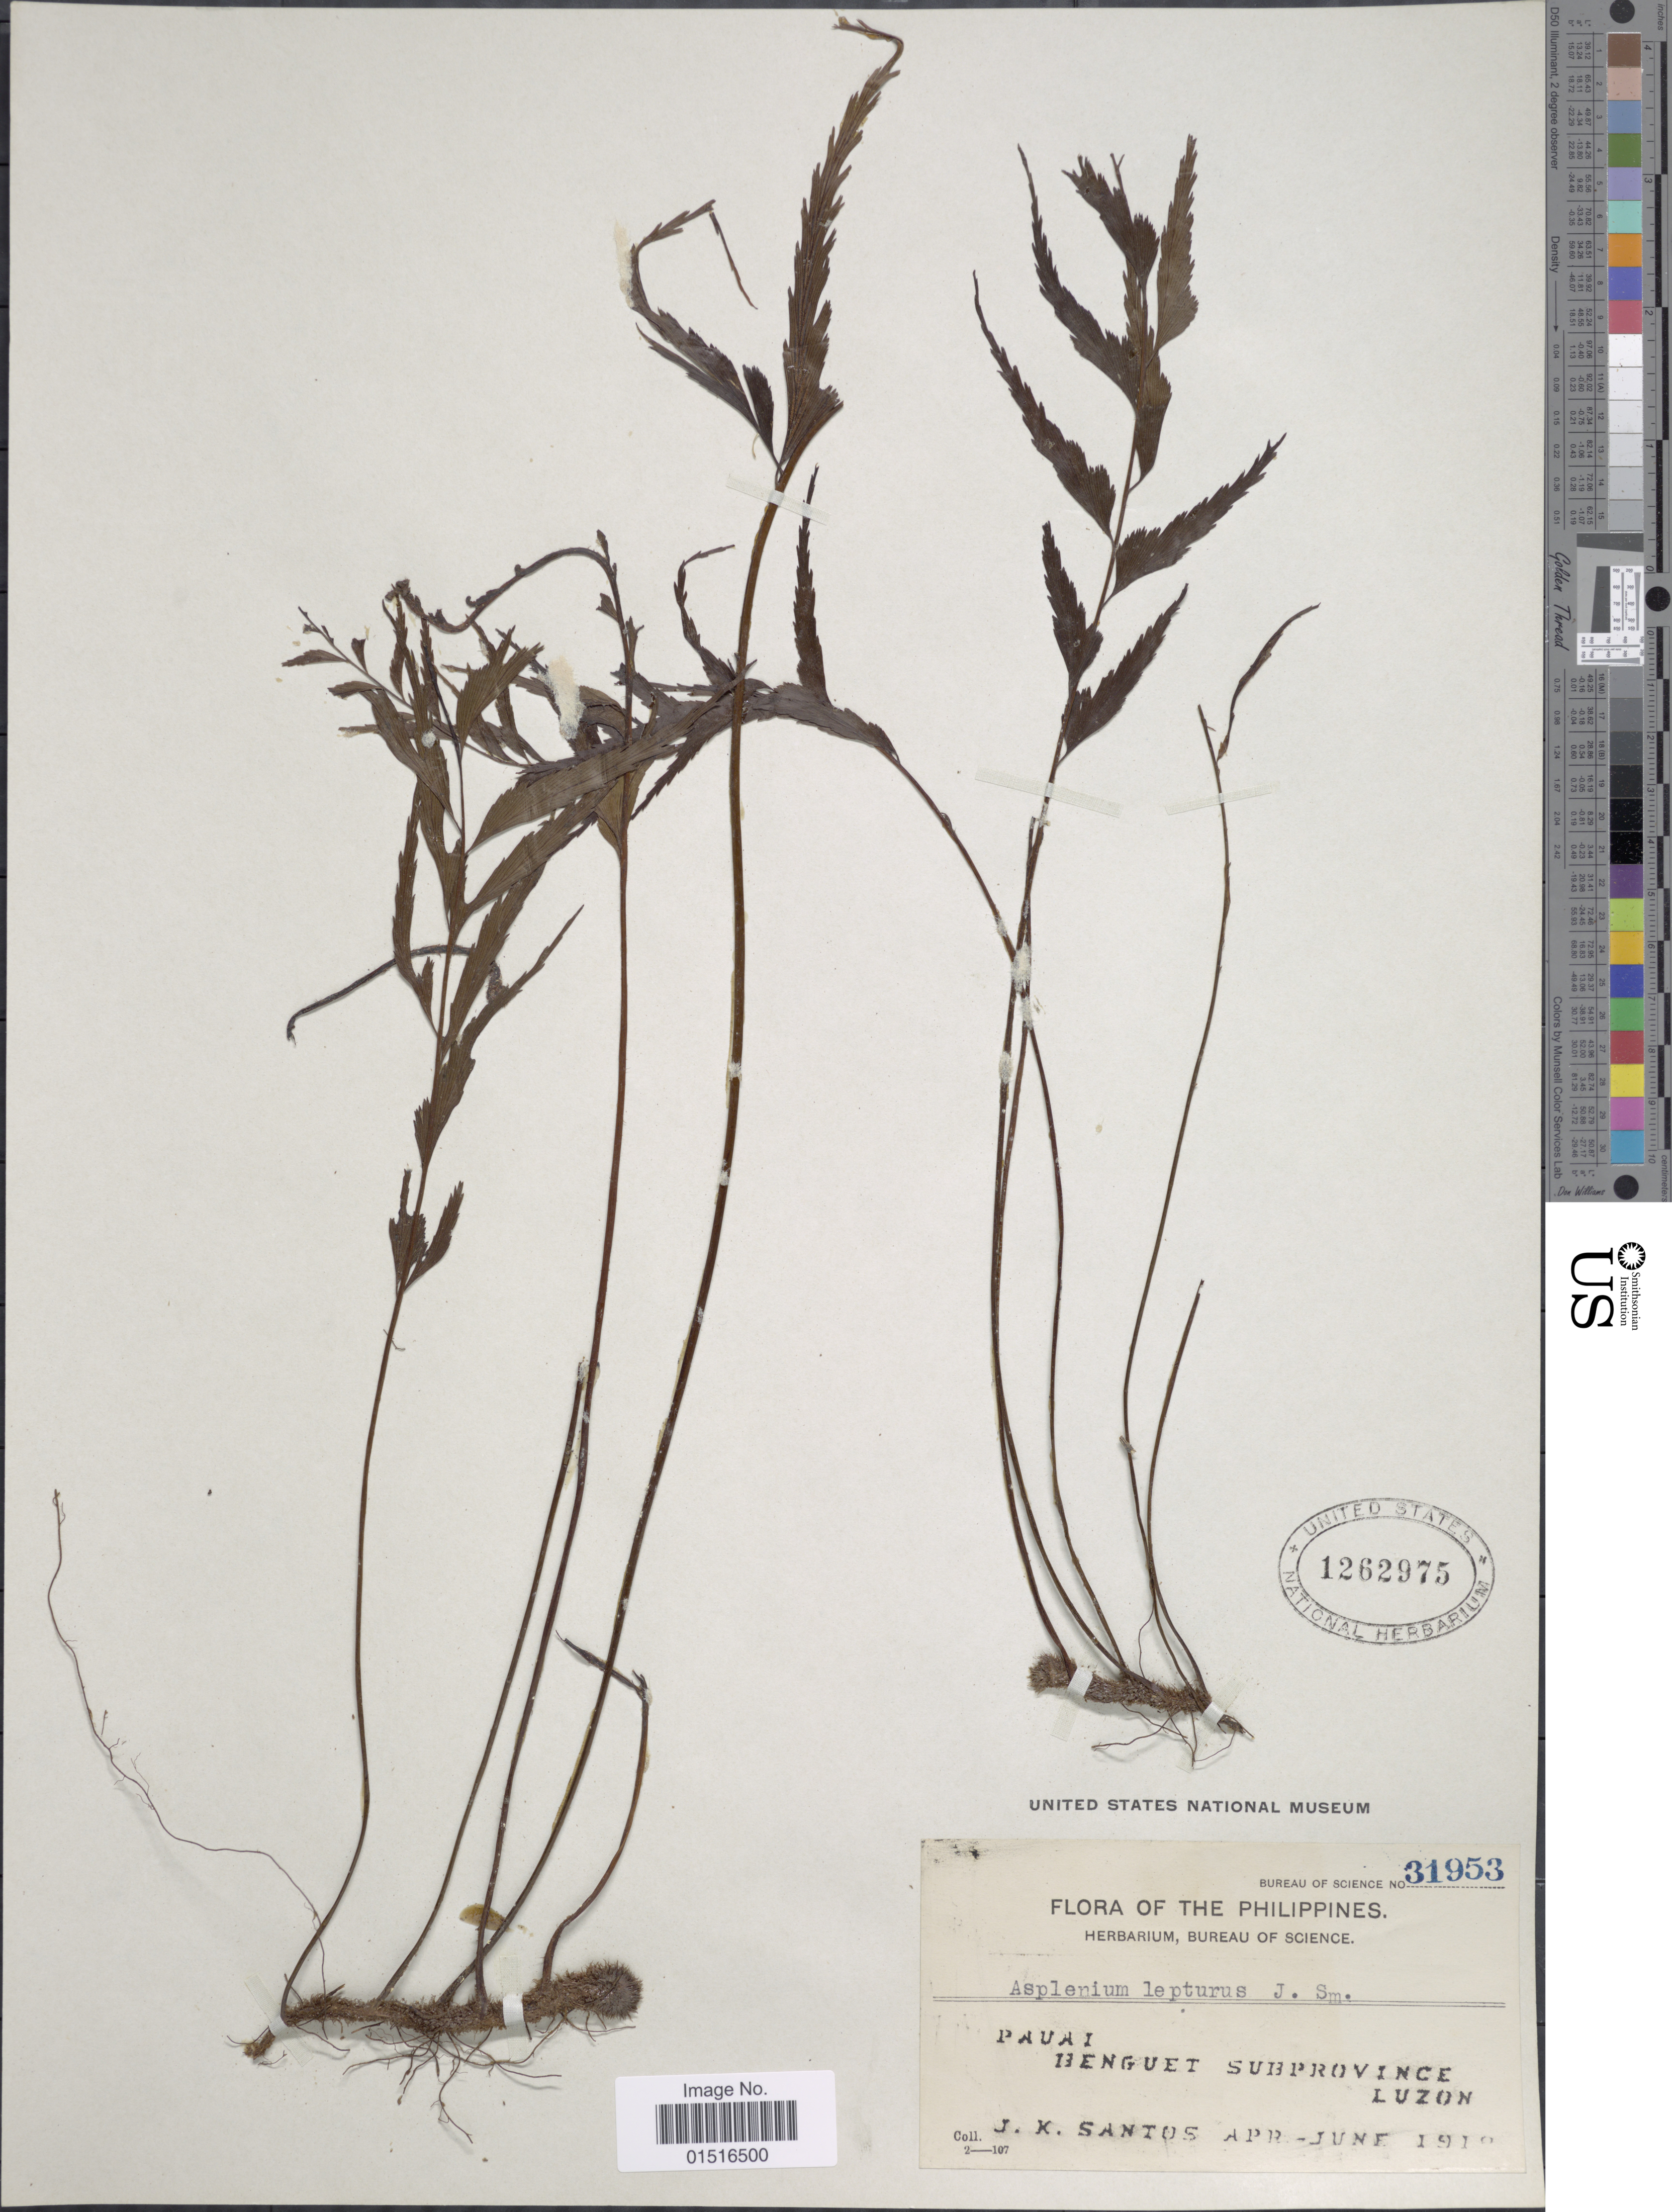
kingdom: Plantae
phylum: Tracheophyta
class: Polypodiopsida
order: Polypodiales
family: Aspleniaceae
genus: Asplenium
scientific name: Asplenium lepturus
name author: J. Sm. ex C. Presl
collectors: J. K. Santos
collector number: Bureau of Science 31953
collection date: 1918-04/1918-06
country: Philippines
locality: Pauai, Benguet Subprovince, Luzon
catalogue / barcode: US 1262975